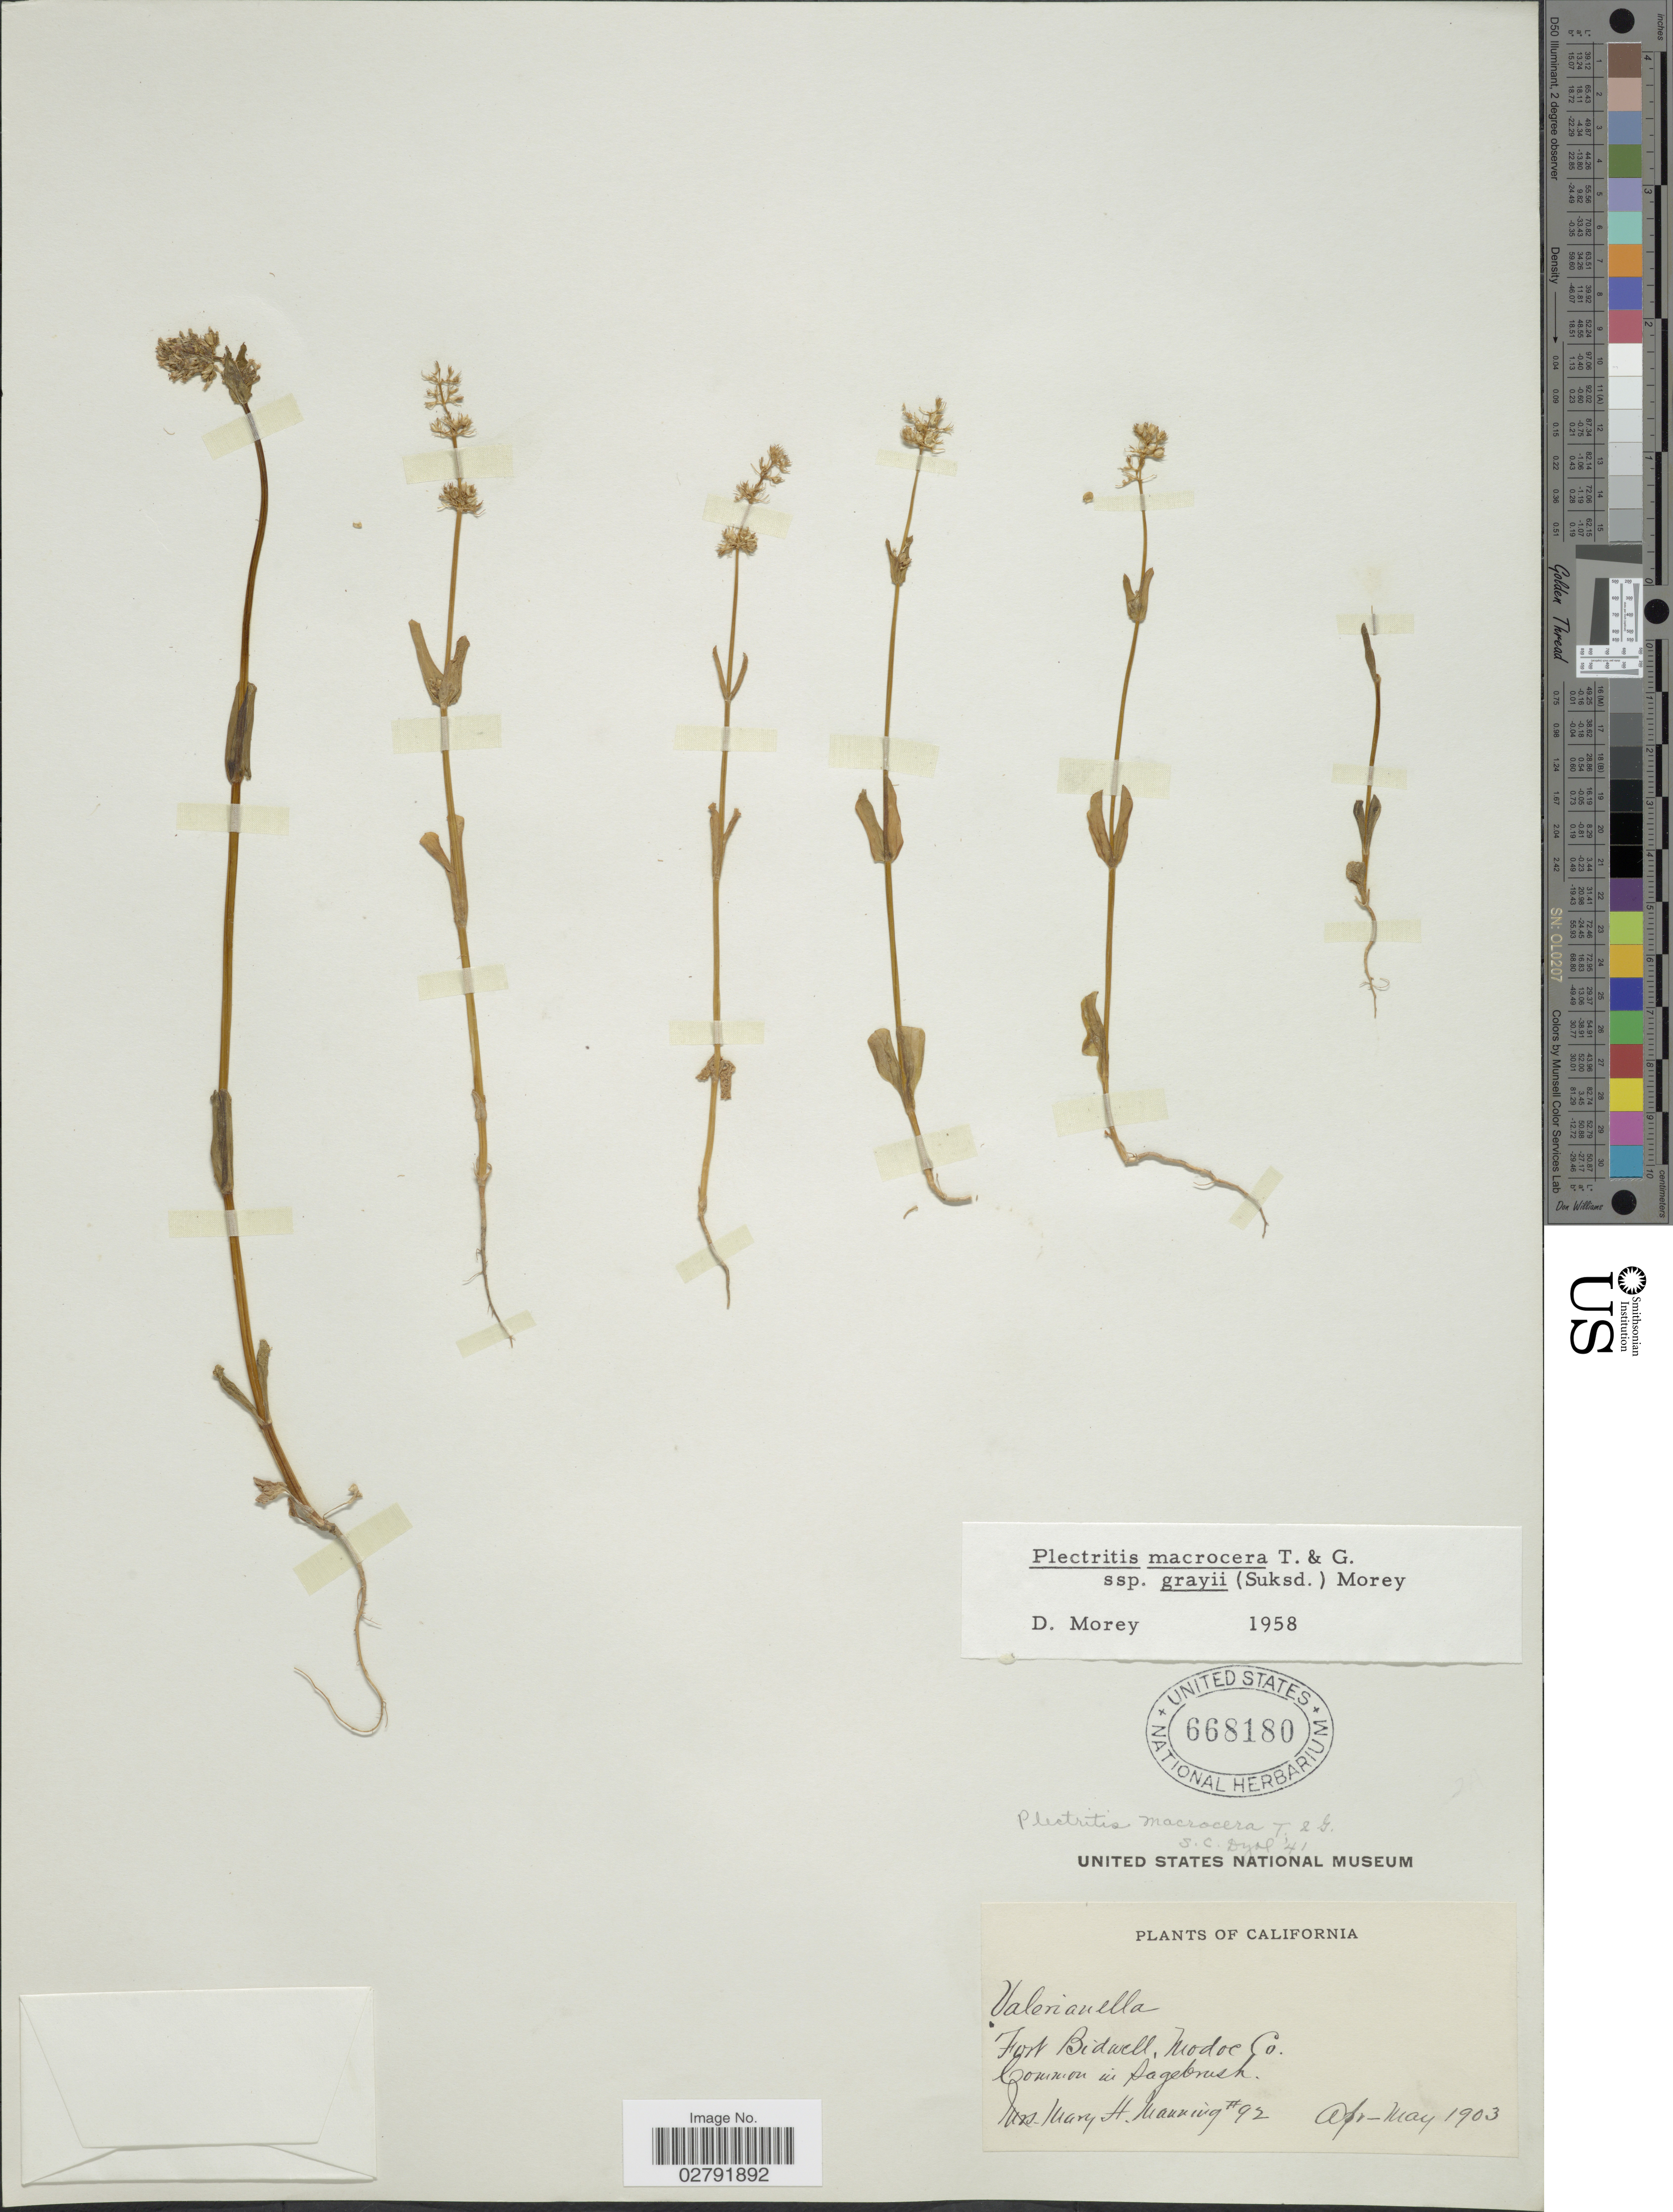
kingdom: Plantae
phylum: Tracheophyta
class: Magnoliopsida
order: Dipsacales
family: Caprifoliaceae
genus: Plectritis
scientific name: Plectritis macrocera subsp. grayi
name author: (Suksd.) Morey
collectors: M. Manning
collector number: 92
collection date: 1903-04/1903-05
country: United States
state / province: California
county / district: Modoc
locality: Fort Bidwell, Modoc Co.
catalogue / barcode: US 668180